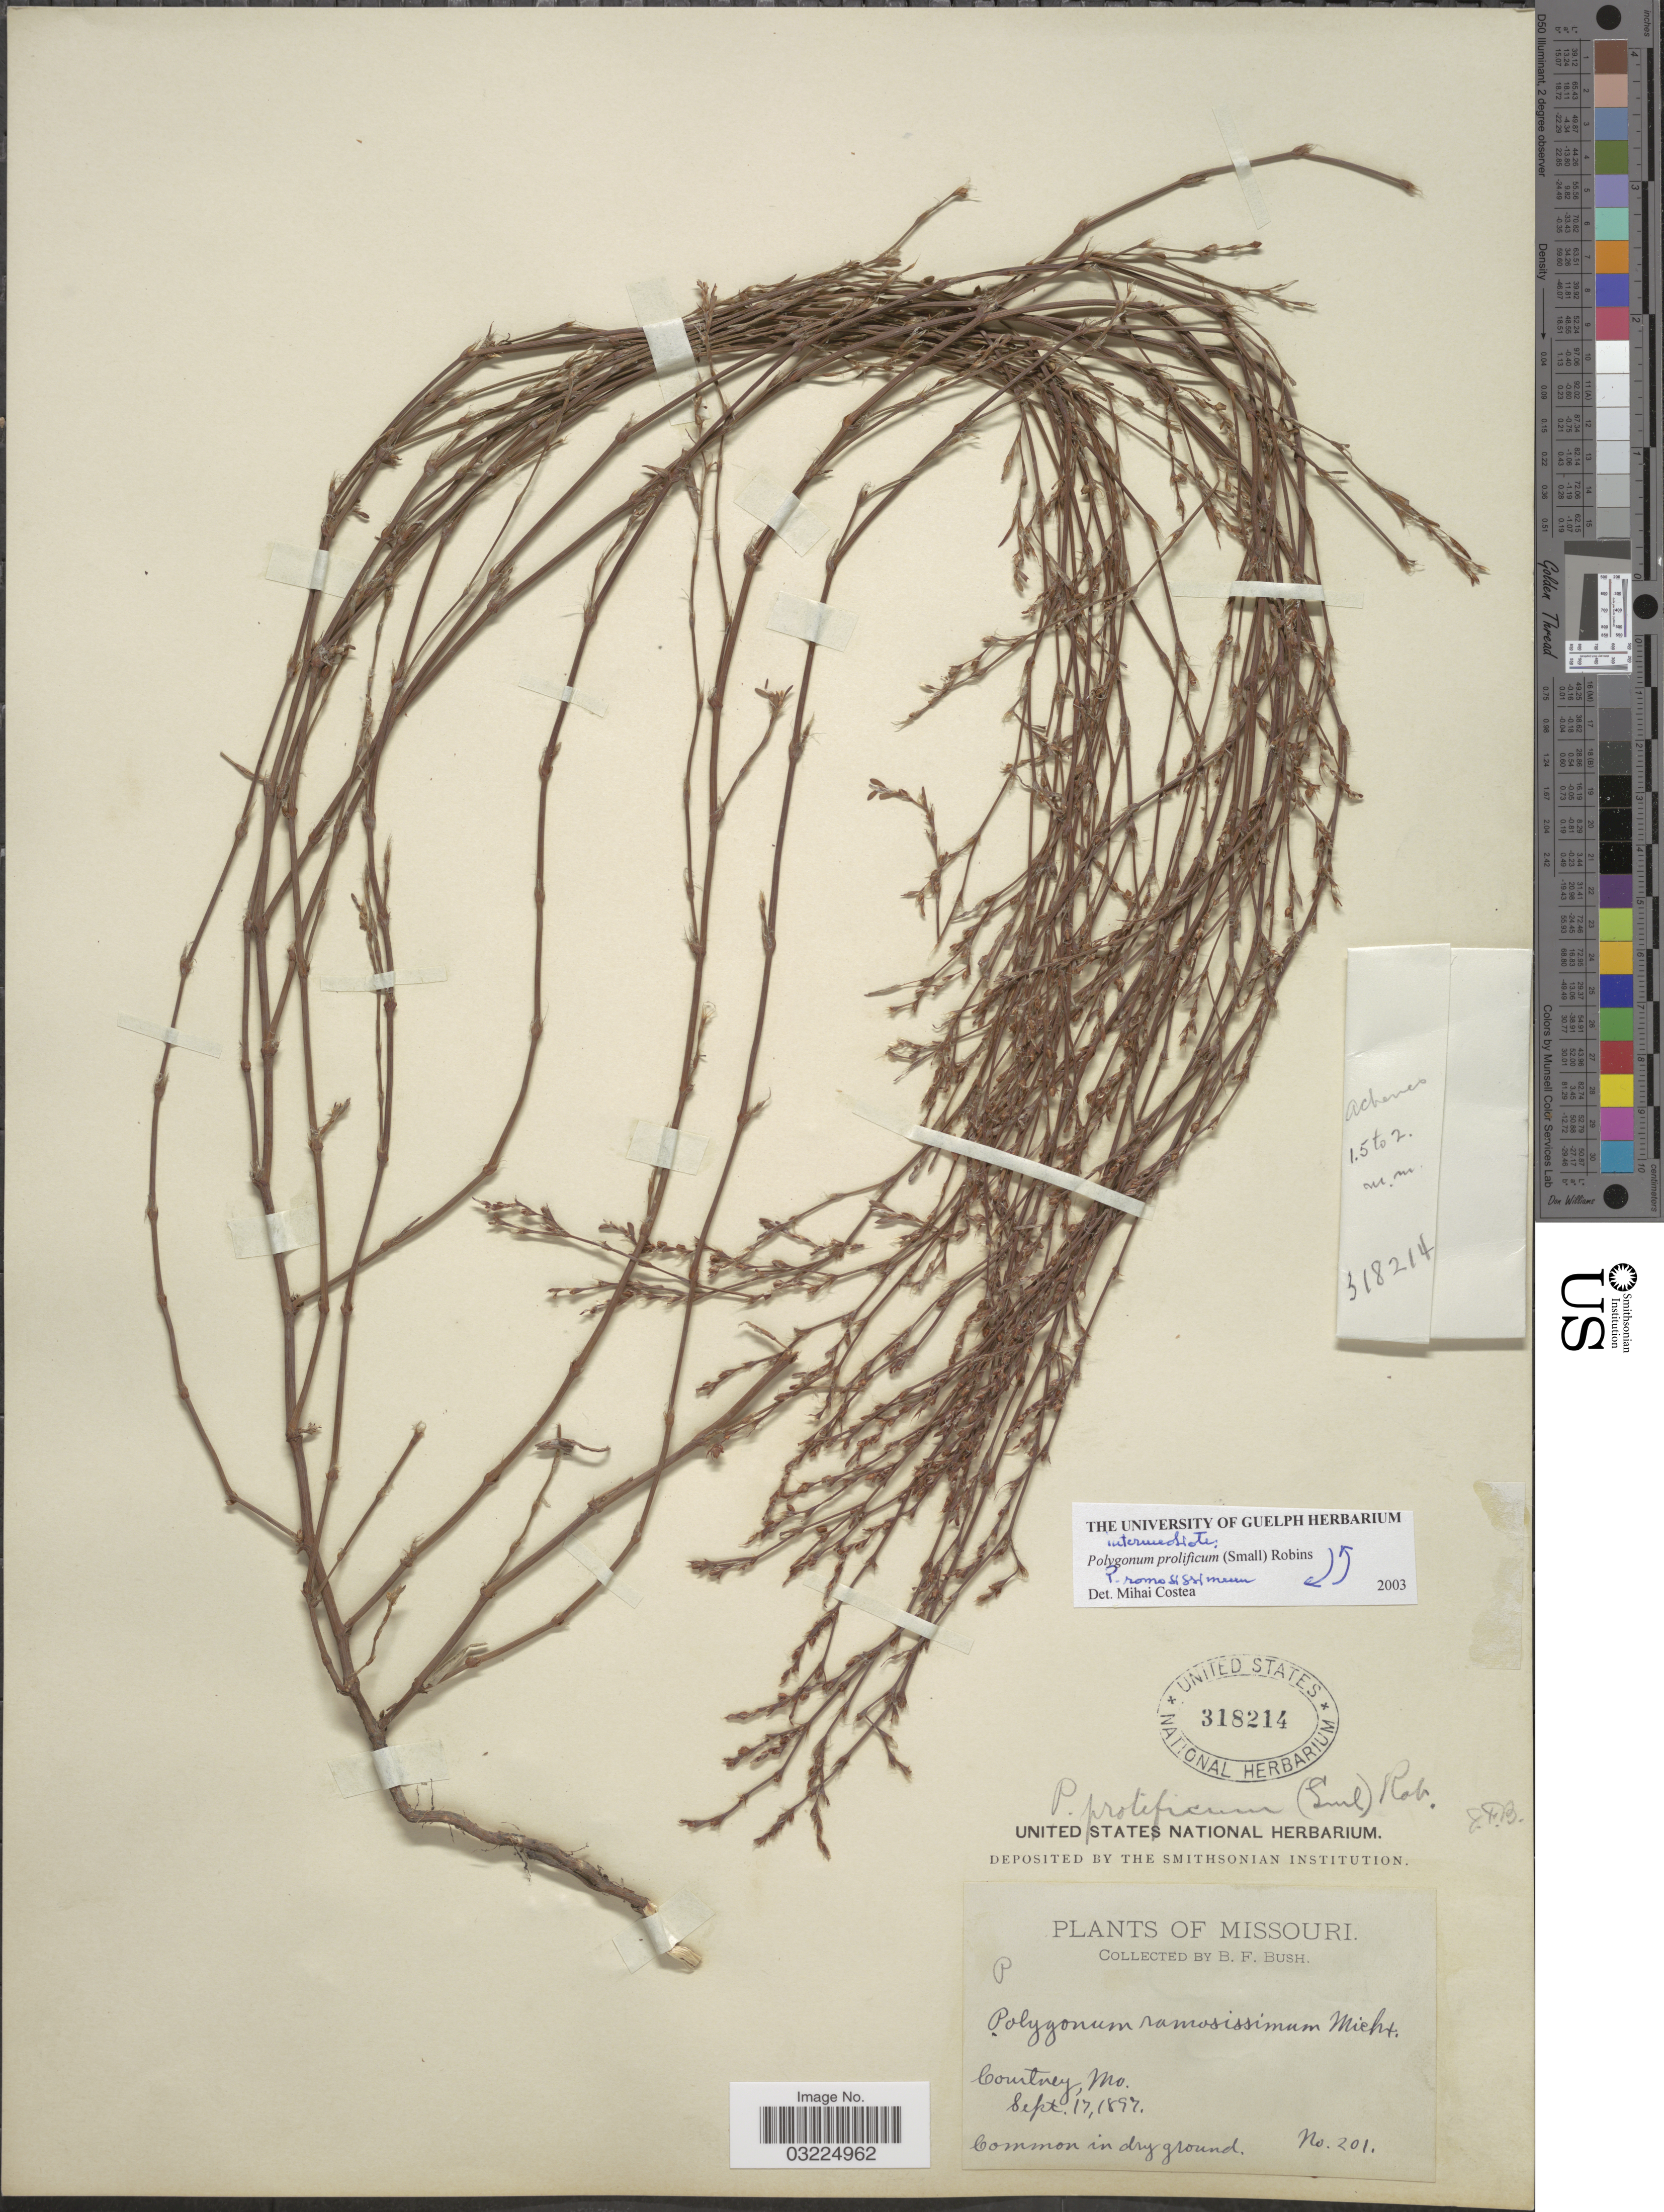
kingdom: Plantae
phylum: Tracheophyta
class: Magnoliopsida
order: Caryophyllales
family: Polygonaceae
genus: Polygonum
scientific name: Polygonum prolificum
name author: (Small) B.L. Rob.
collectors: B. F. Bush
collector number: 201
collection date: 1897-09-17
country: United States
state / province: Missouri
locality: Courtney, Mo.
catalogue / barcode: US 318214